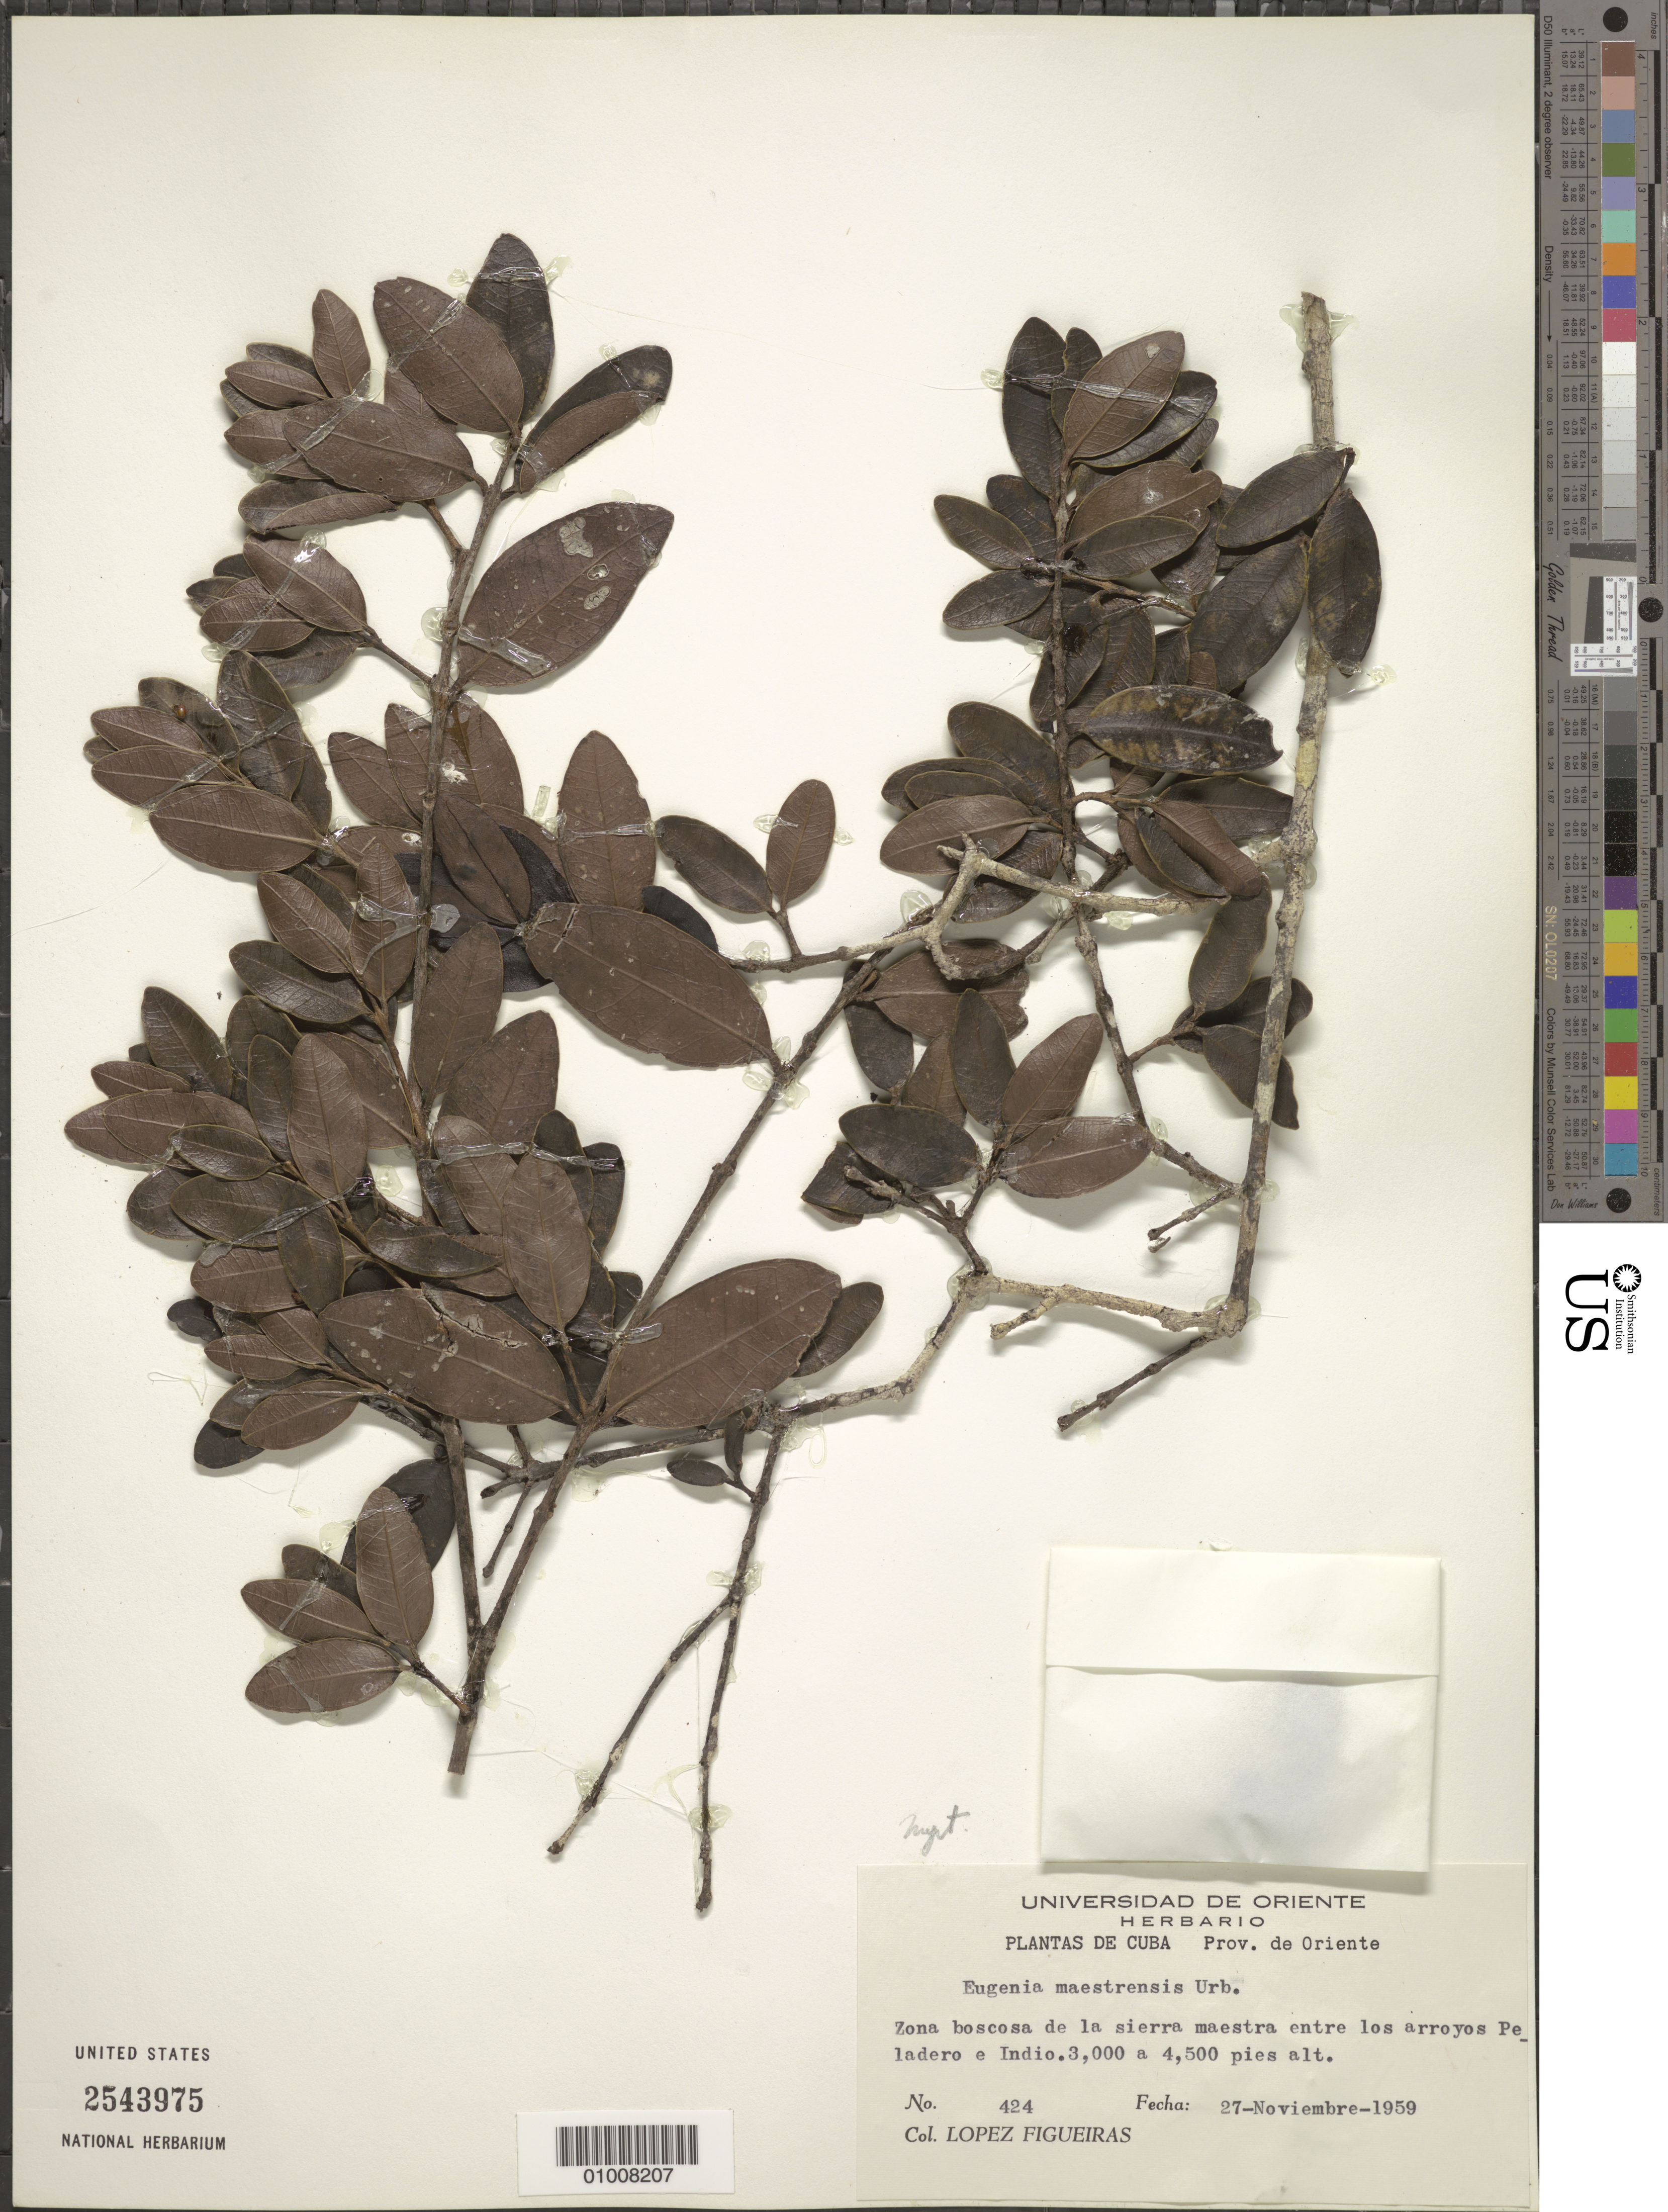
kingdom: Plantae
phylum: Tracheophyta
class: Magnoliopsida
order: Myrtales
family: Myrtaceae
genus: Eugenia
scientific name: Eugenia maestrensis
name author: Urb.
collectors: M. López Figueiras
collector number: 424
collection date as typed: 27 Nov 1959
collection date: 1959-11-27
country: Cuba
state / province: Oriente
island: Cuba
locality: Sierra Maestra entre los arroyos Peladero e Indio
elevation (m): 914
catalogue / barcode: US 2543975